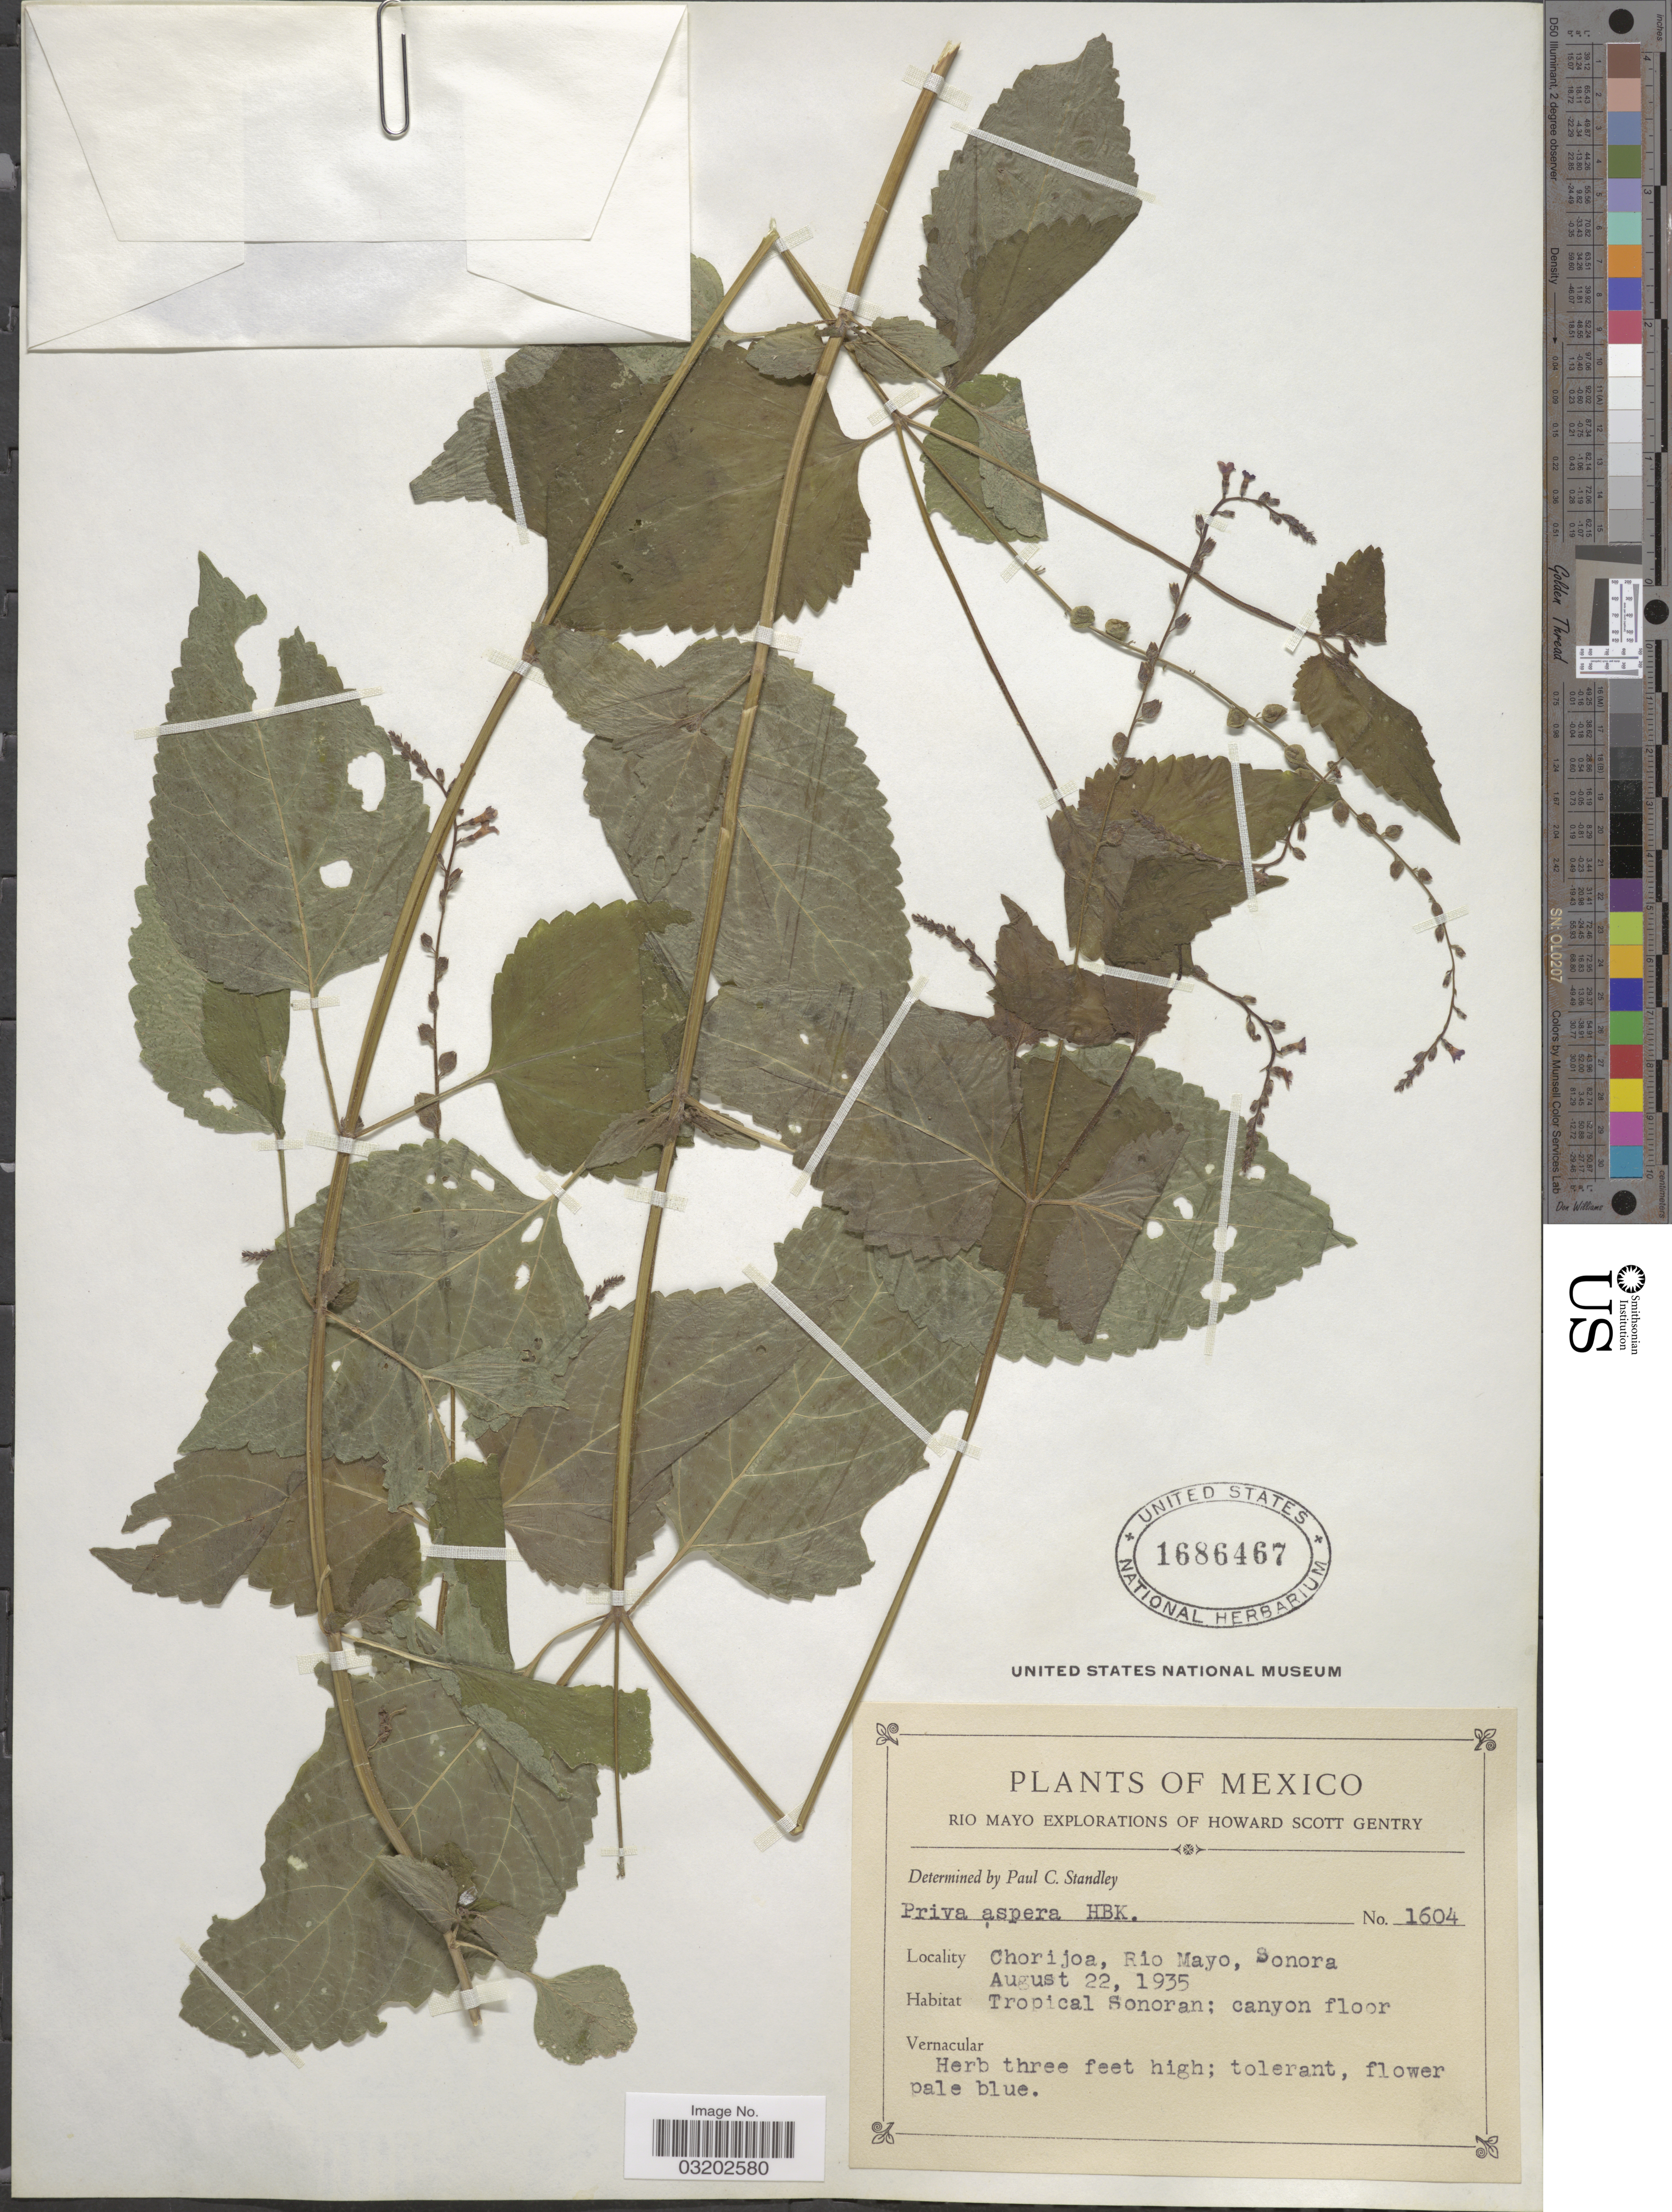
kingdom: Plantae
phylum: Tracheophyta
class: Magnoliopsida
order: Lamiales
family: Verbenaceae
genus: Priva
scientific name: Priva aspera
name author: Kunth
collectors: H. S. Gentry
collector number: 1604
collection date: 1935-08-22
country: Mexico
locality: Rio Mayo, Chorijoa, Rio Mayo, Sonora, Tropical Sonoran.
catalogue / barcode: US 1686467